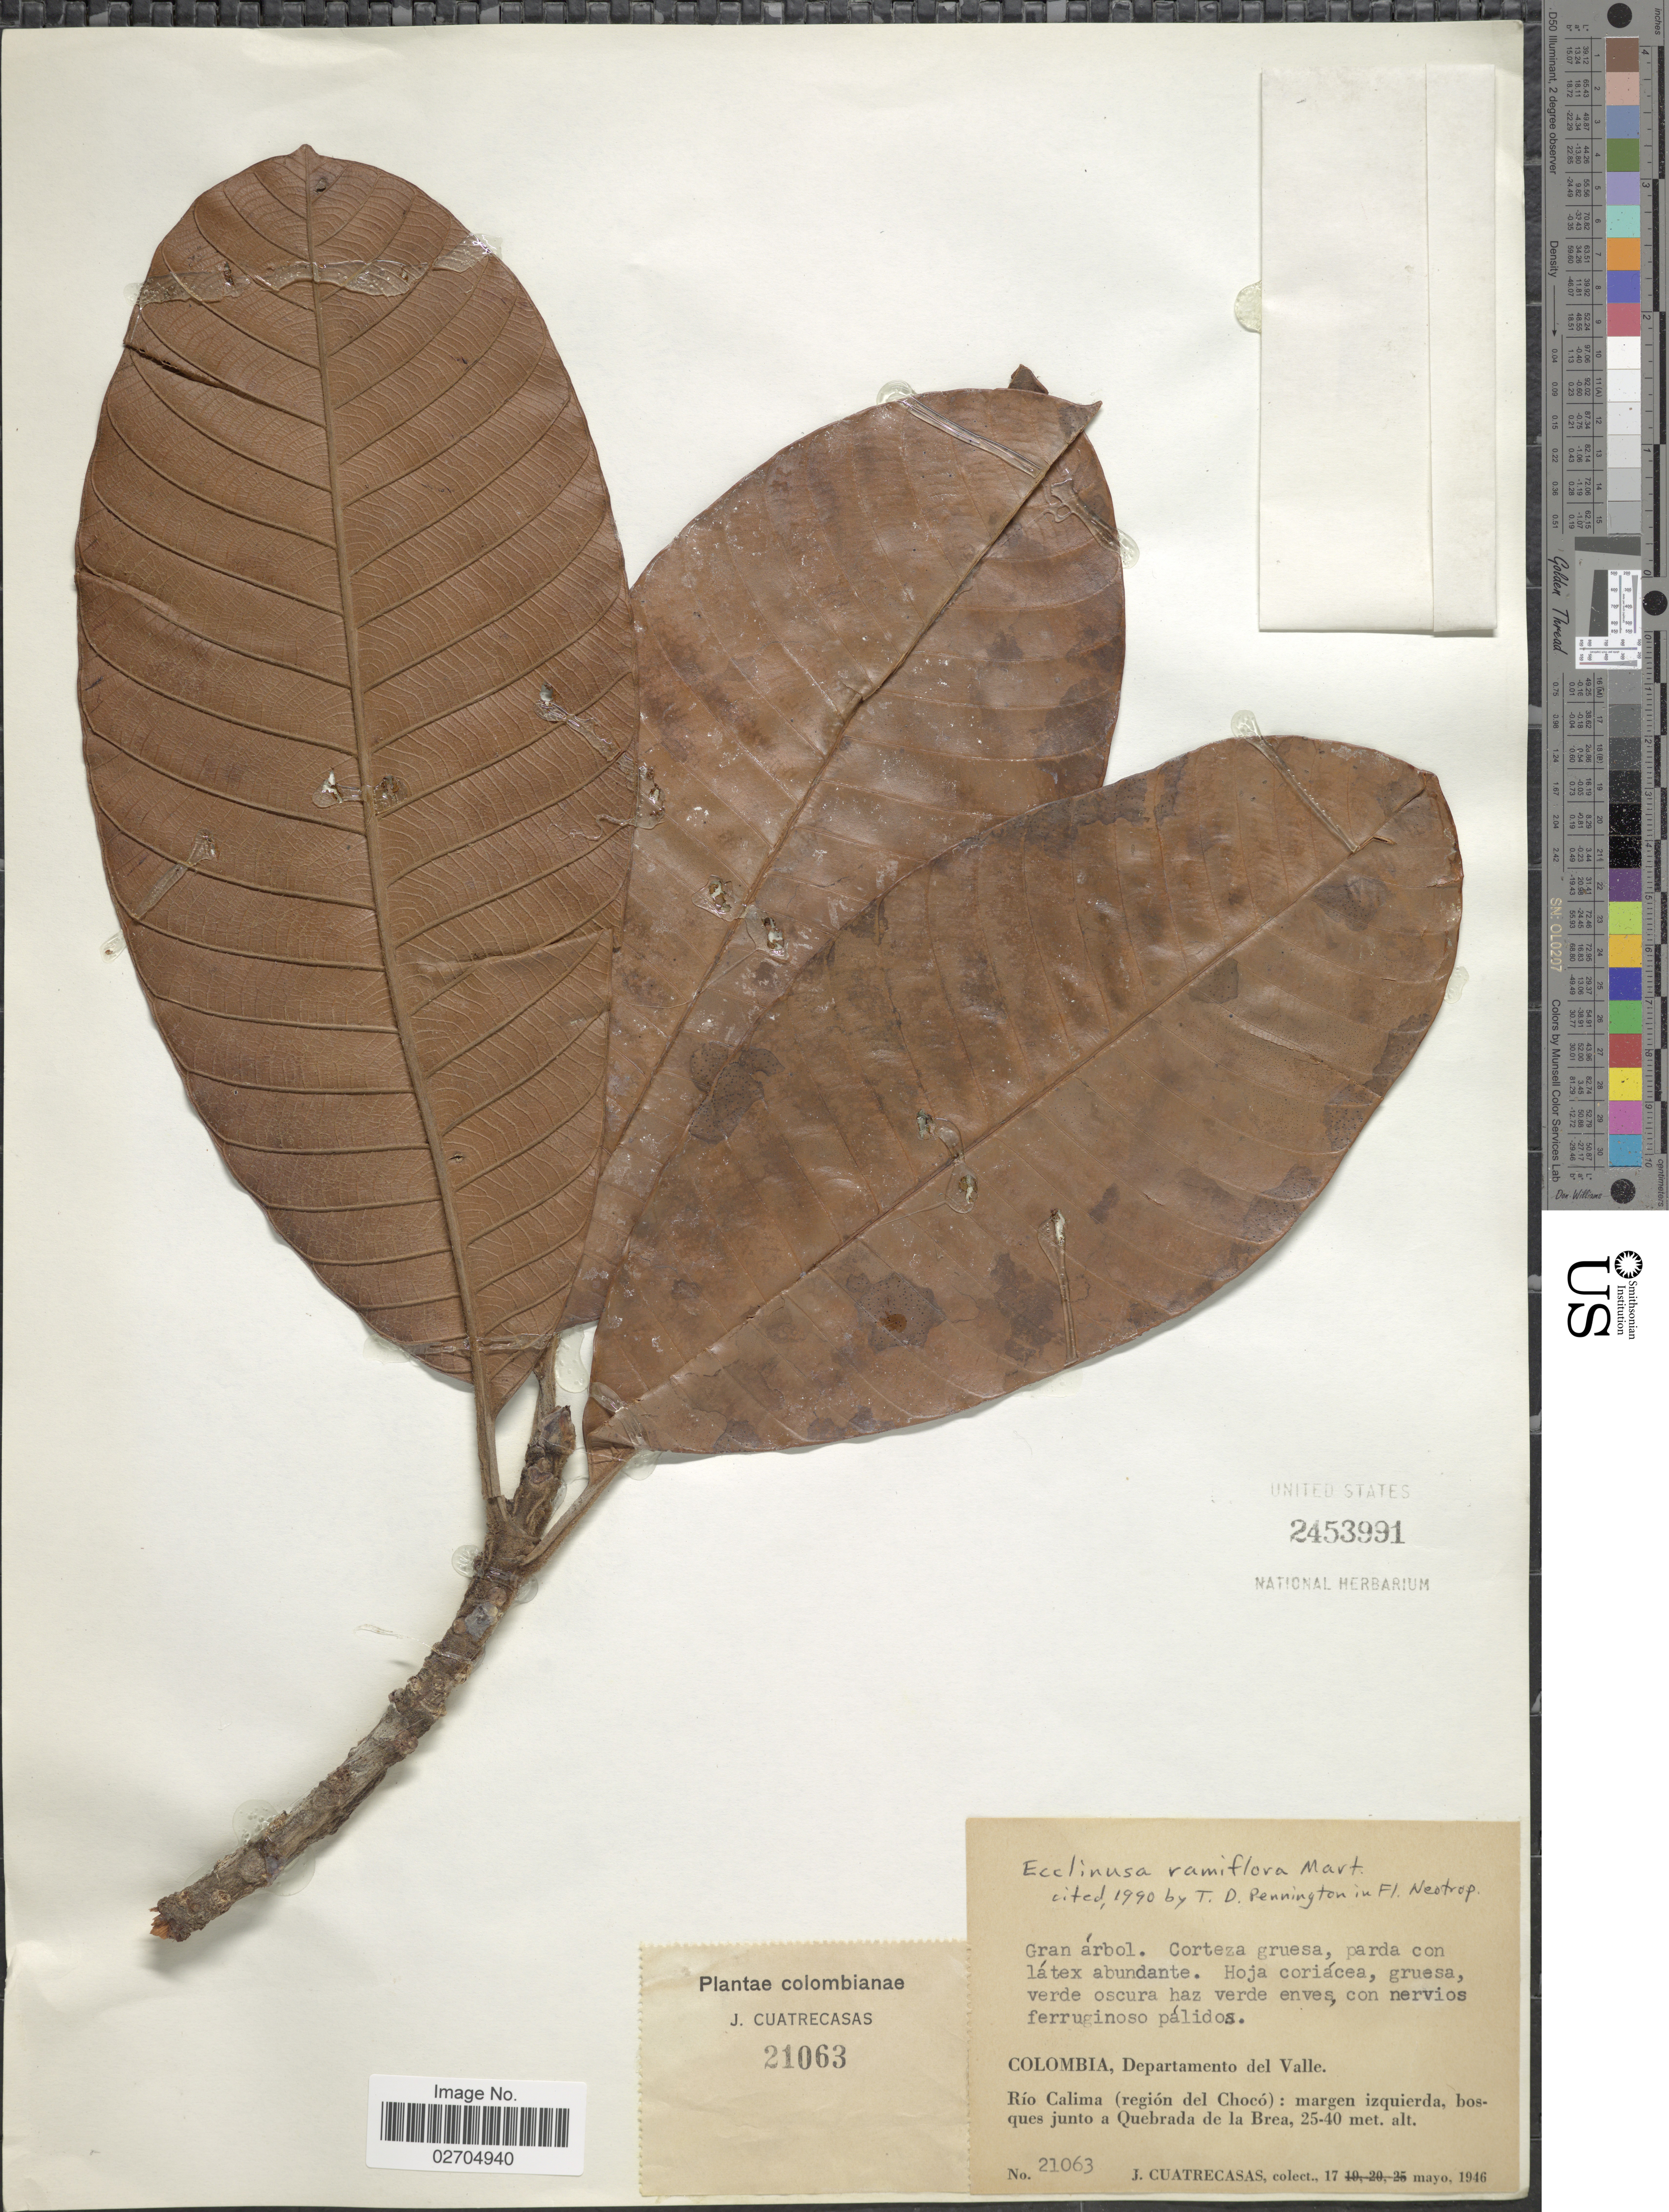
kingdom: Plantae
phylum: Tracheophyta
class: Magnoliopsida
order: Ericales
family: Sapotaceae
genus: Ecclinusa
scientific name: Ecclinusa ramiflora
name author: Mart.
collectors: J. Cuatrecasas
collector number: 21063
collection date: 1946-05-17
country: Colombia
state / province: Valle del Cauca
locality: Departamento del Valle. Río Calima (region del Choco): margen izquierda, bosques junto a Quebrada de la Brea.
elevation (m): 25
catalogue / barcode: US 2453991